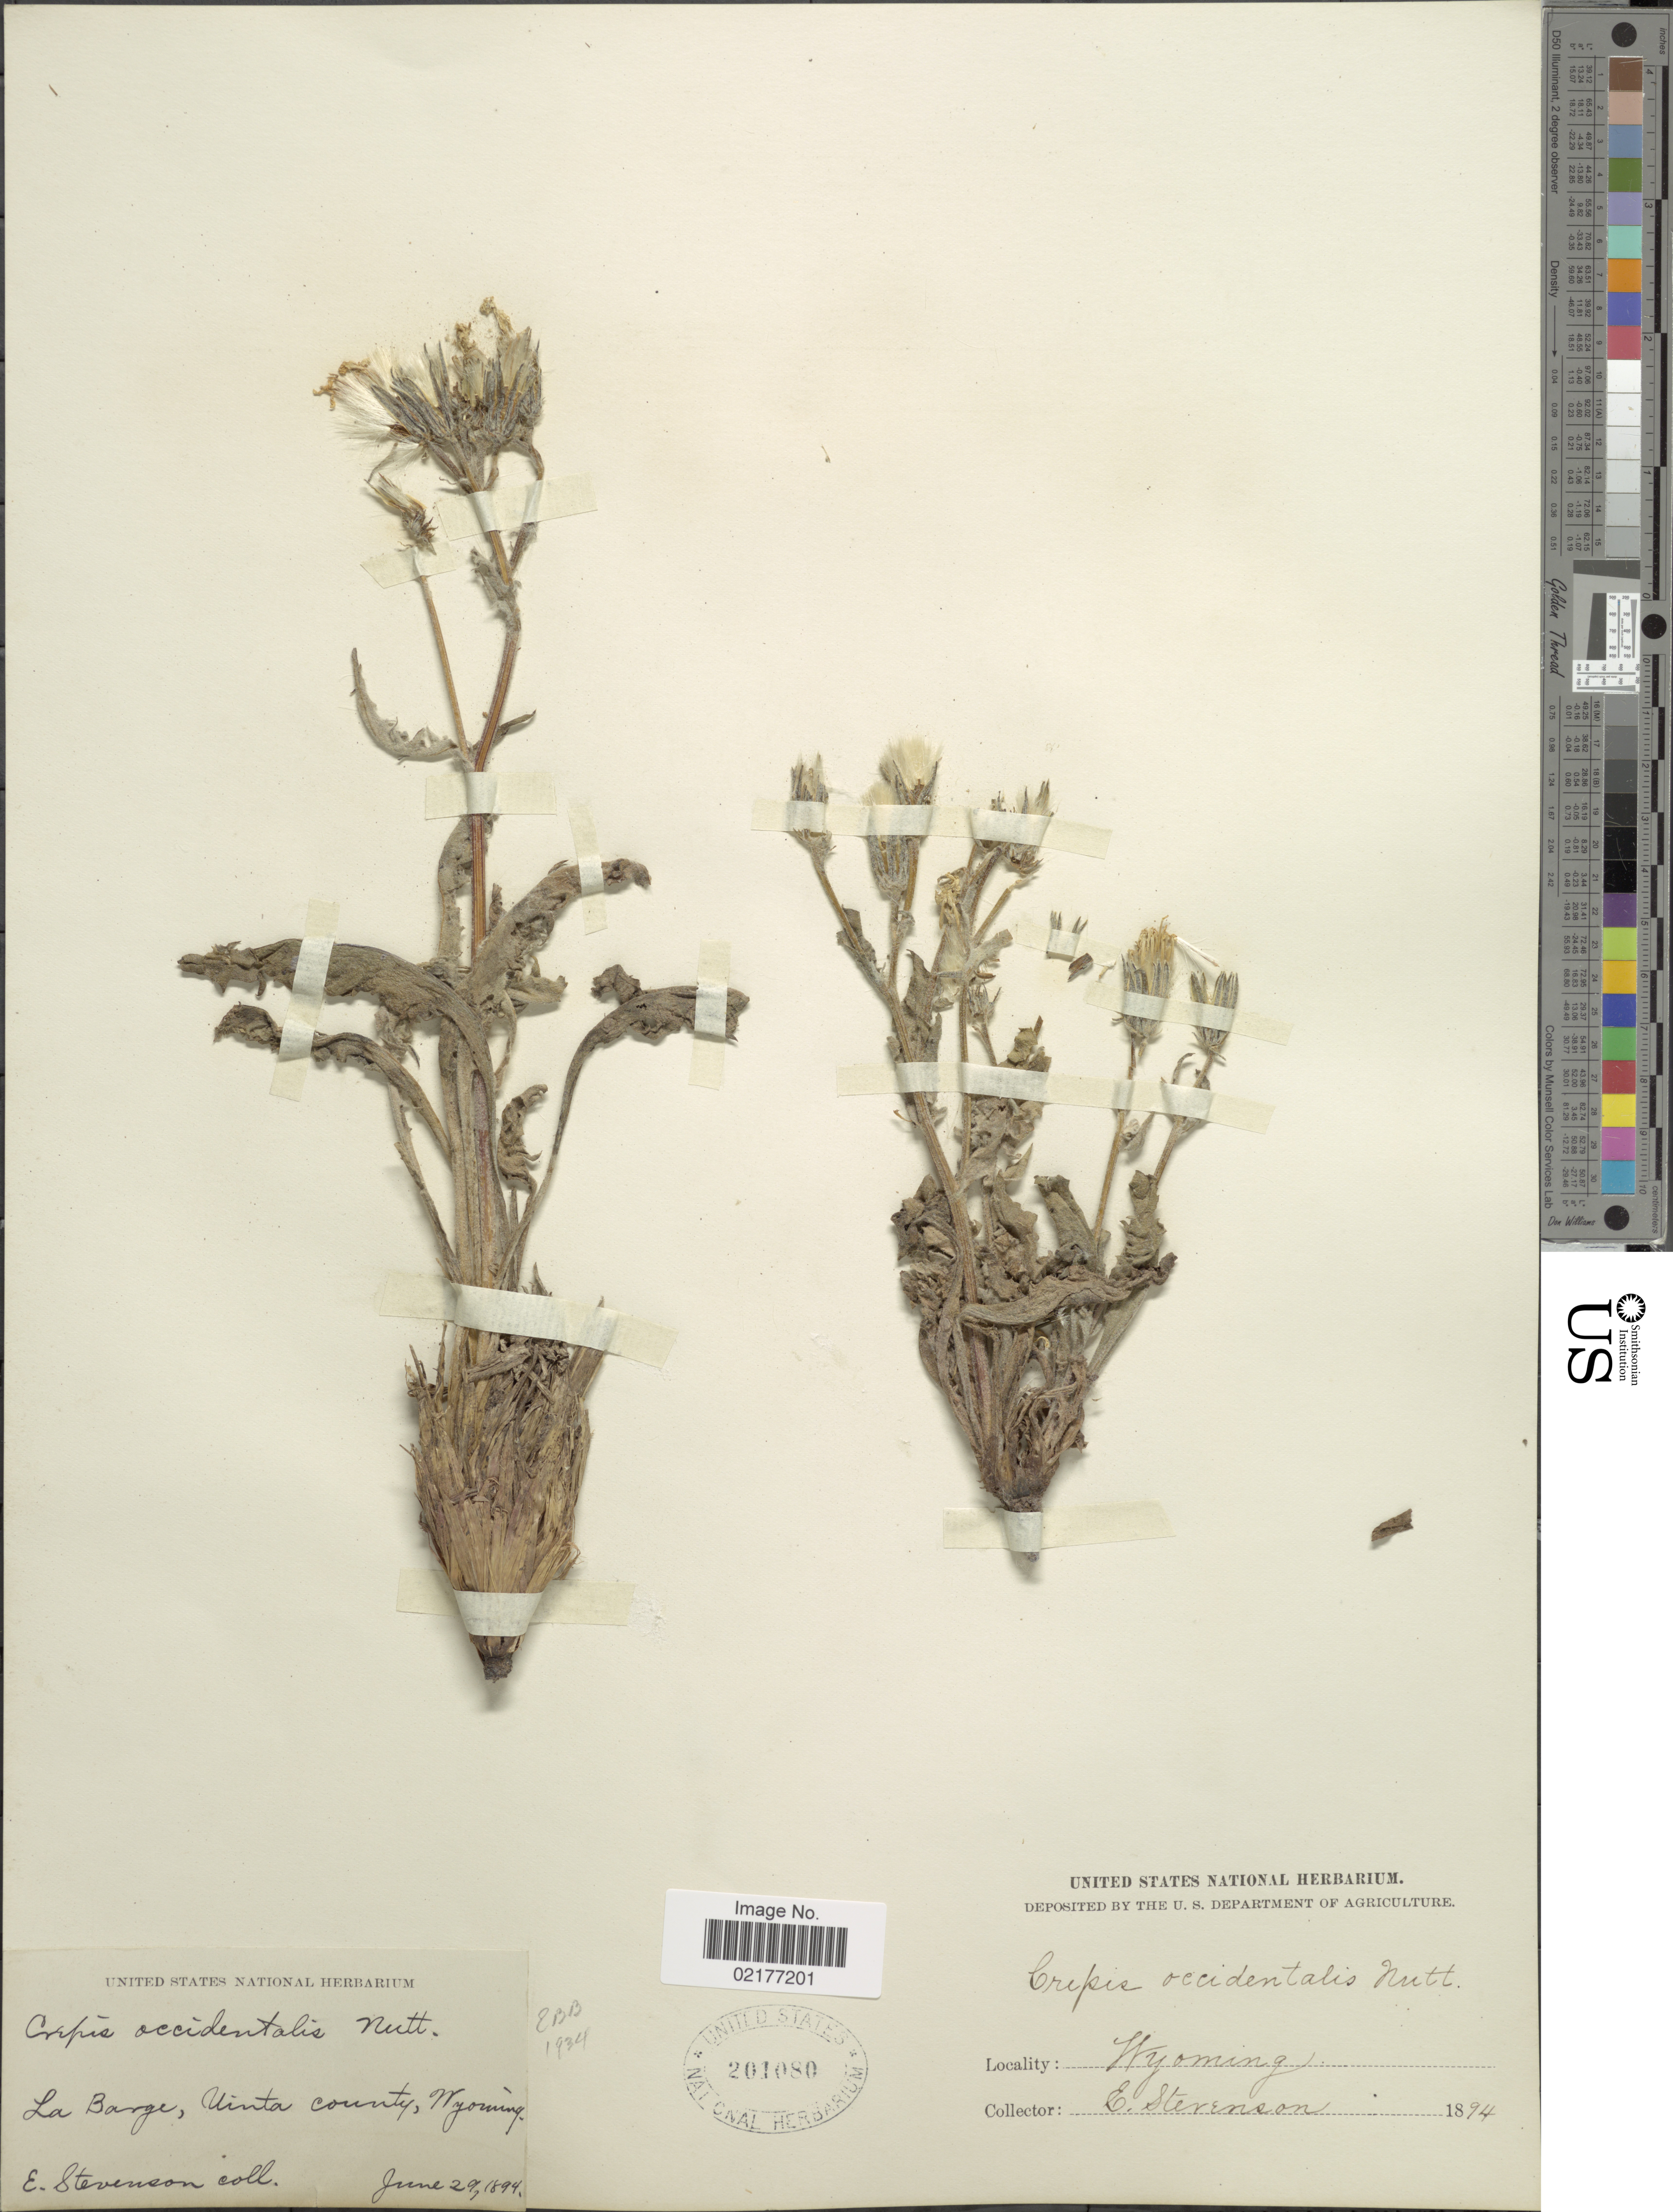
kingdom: Plantae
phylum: Tracheophyta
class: Magnoliopsida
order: Asterales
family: Asteraceae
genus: Crepis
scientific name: Crepis occidentalis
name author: Nutt.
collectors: E. Stevenson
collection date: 1894-06-29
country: United States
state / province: Wyoming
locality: La Barge, Uinta County, Wyoming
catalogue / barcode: US 201080